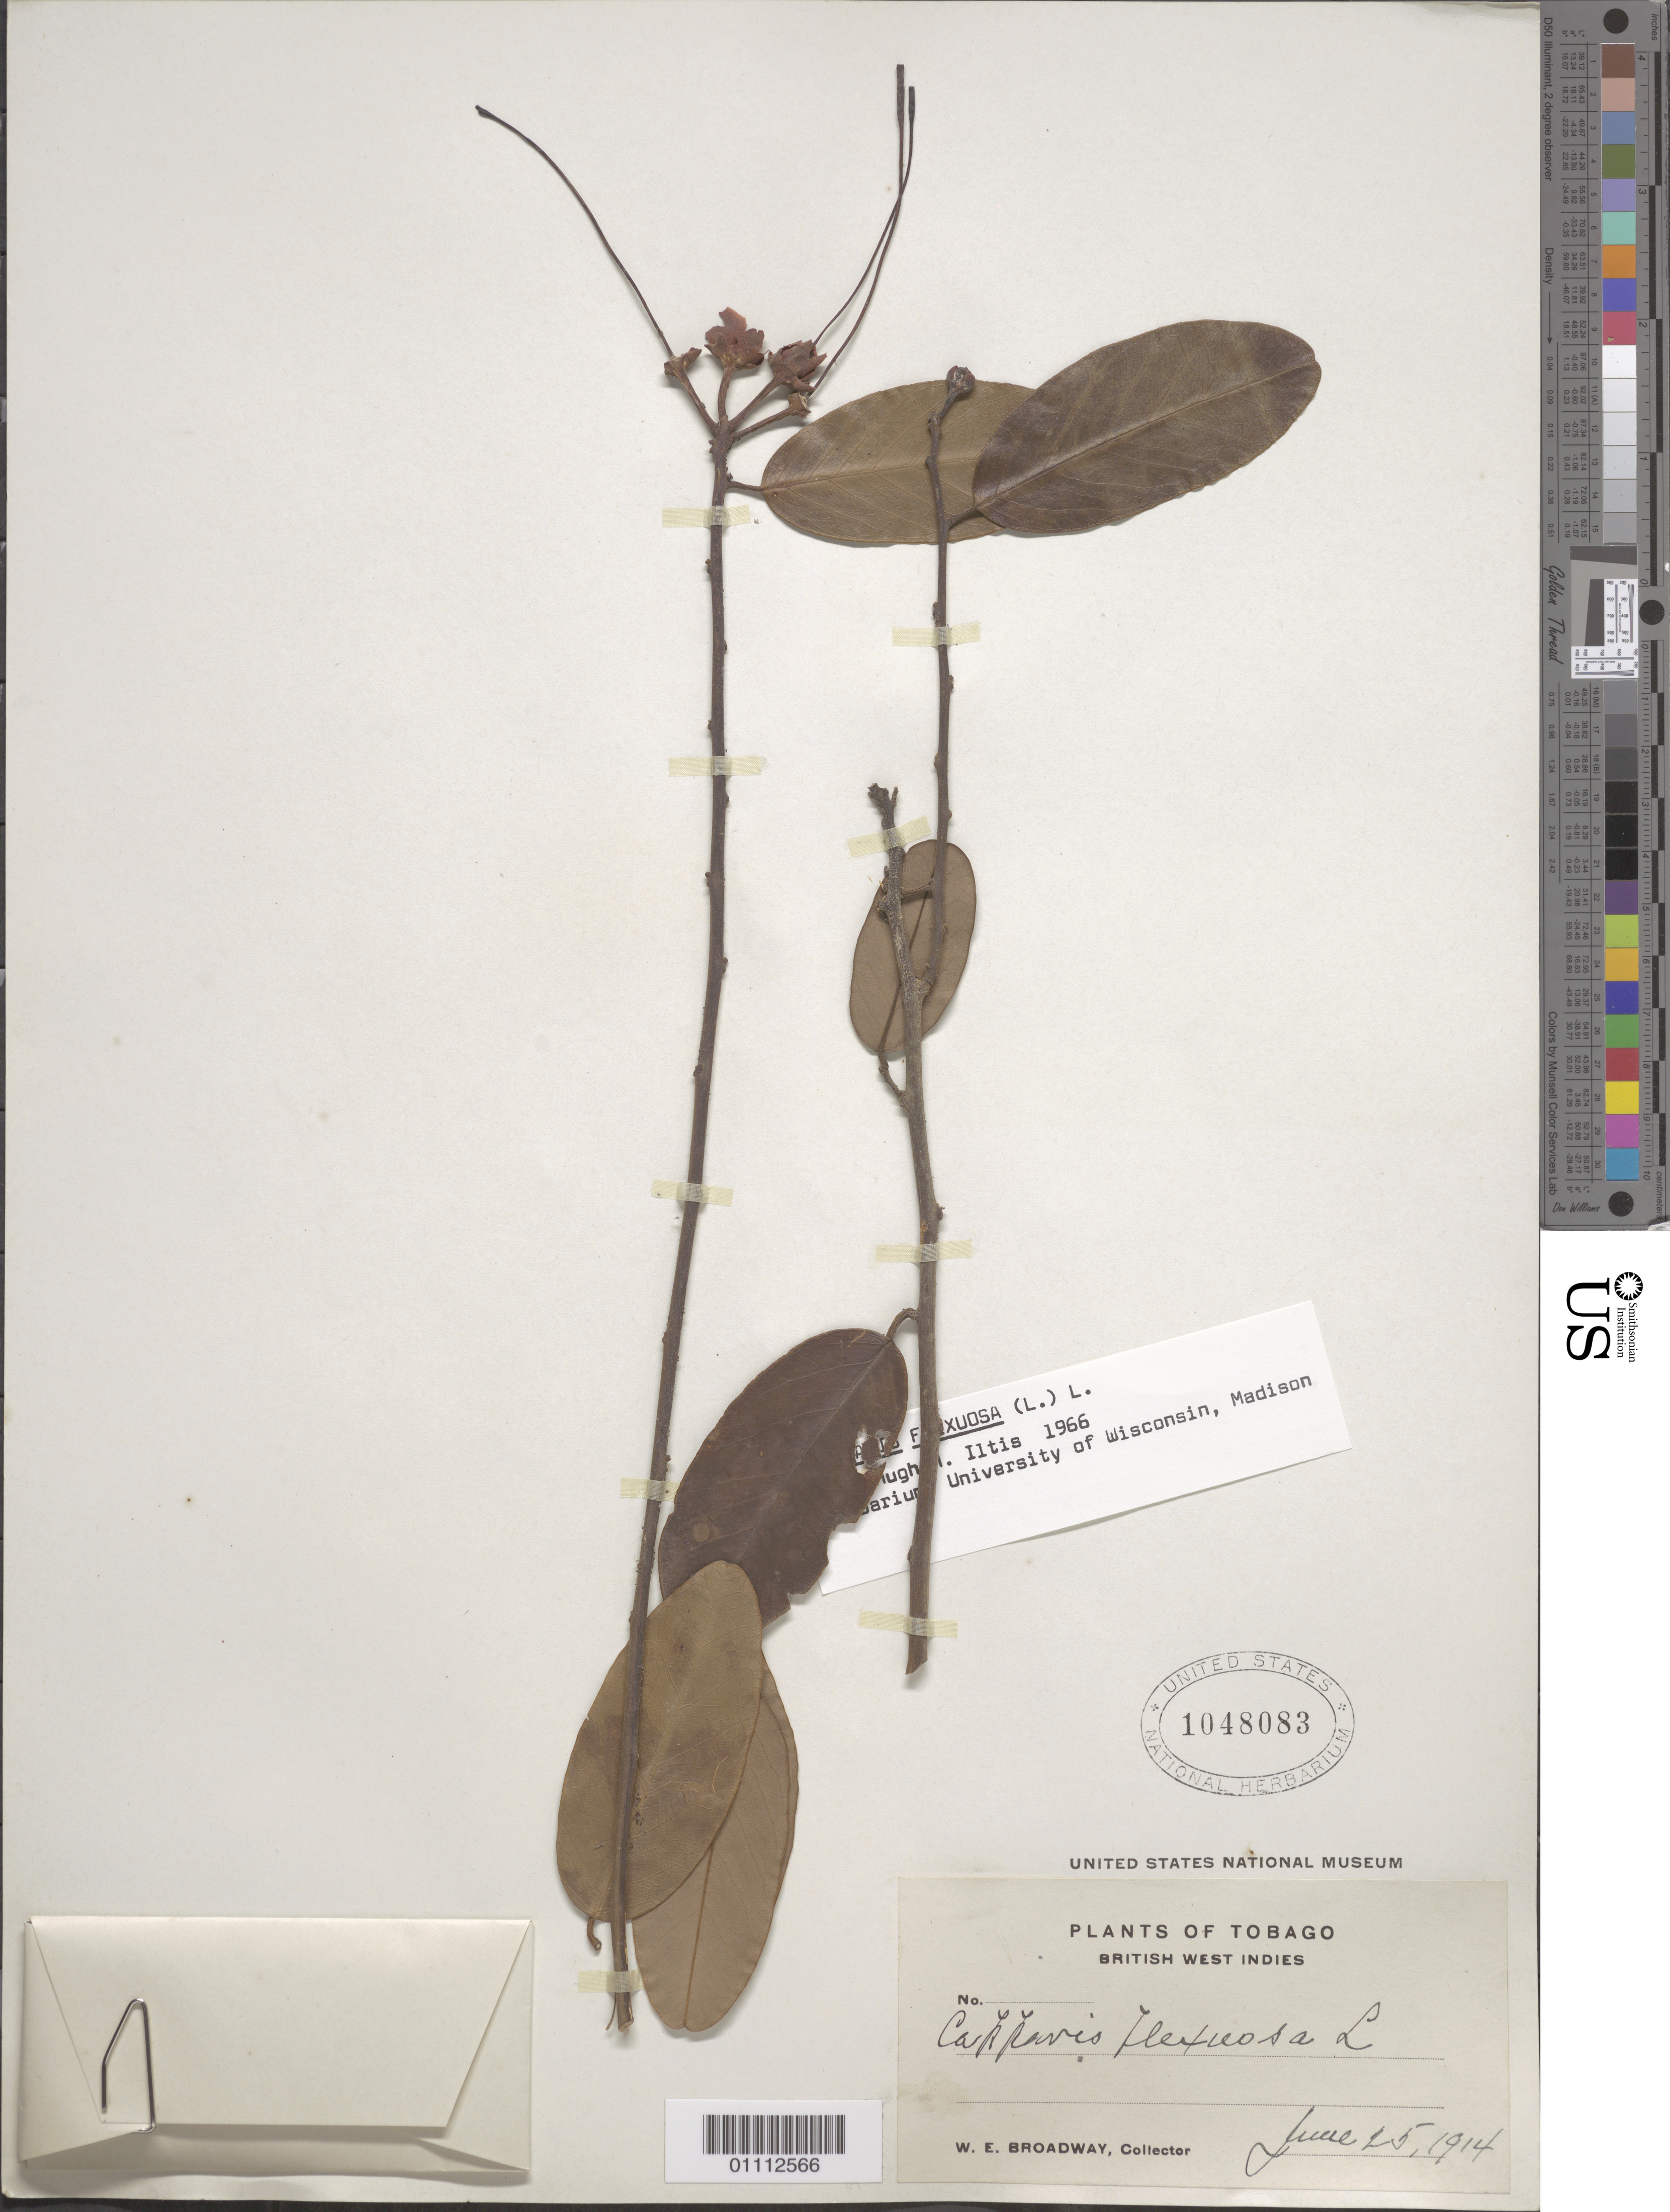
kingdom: Plantae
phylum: Tracheophyta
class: Magnoliopsida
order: Brassicales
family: Capparaceae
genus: Cynophalla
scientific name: Cynophalla flexuosa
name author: (L.) J. Presl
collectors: W. E. Broadway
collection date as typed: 25 Jun 1914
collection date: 1914-06-25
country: Trinidad and Tobago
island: Tobago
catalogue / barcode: US 1048083